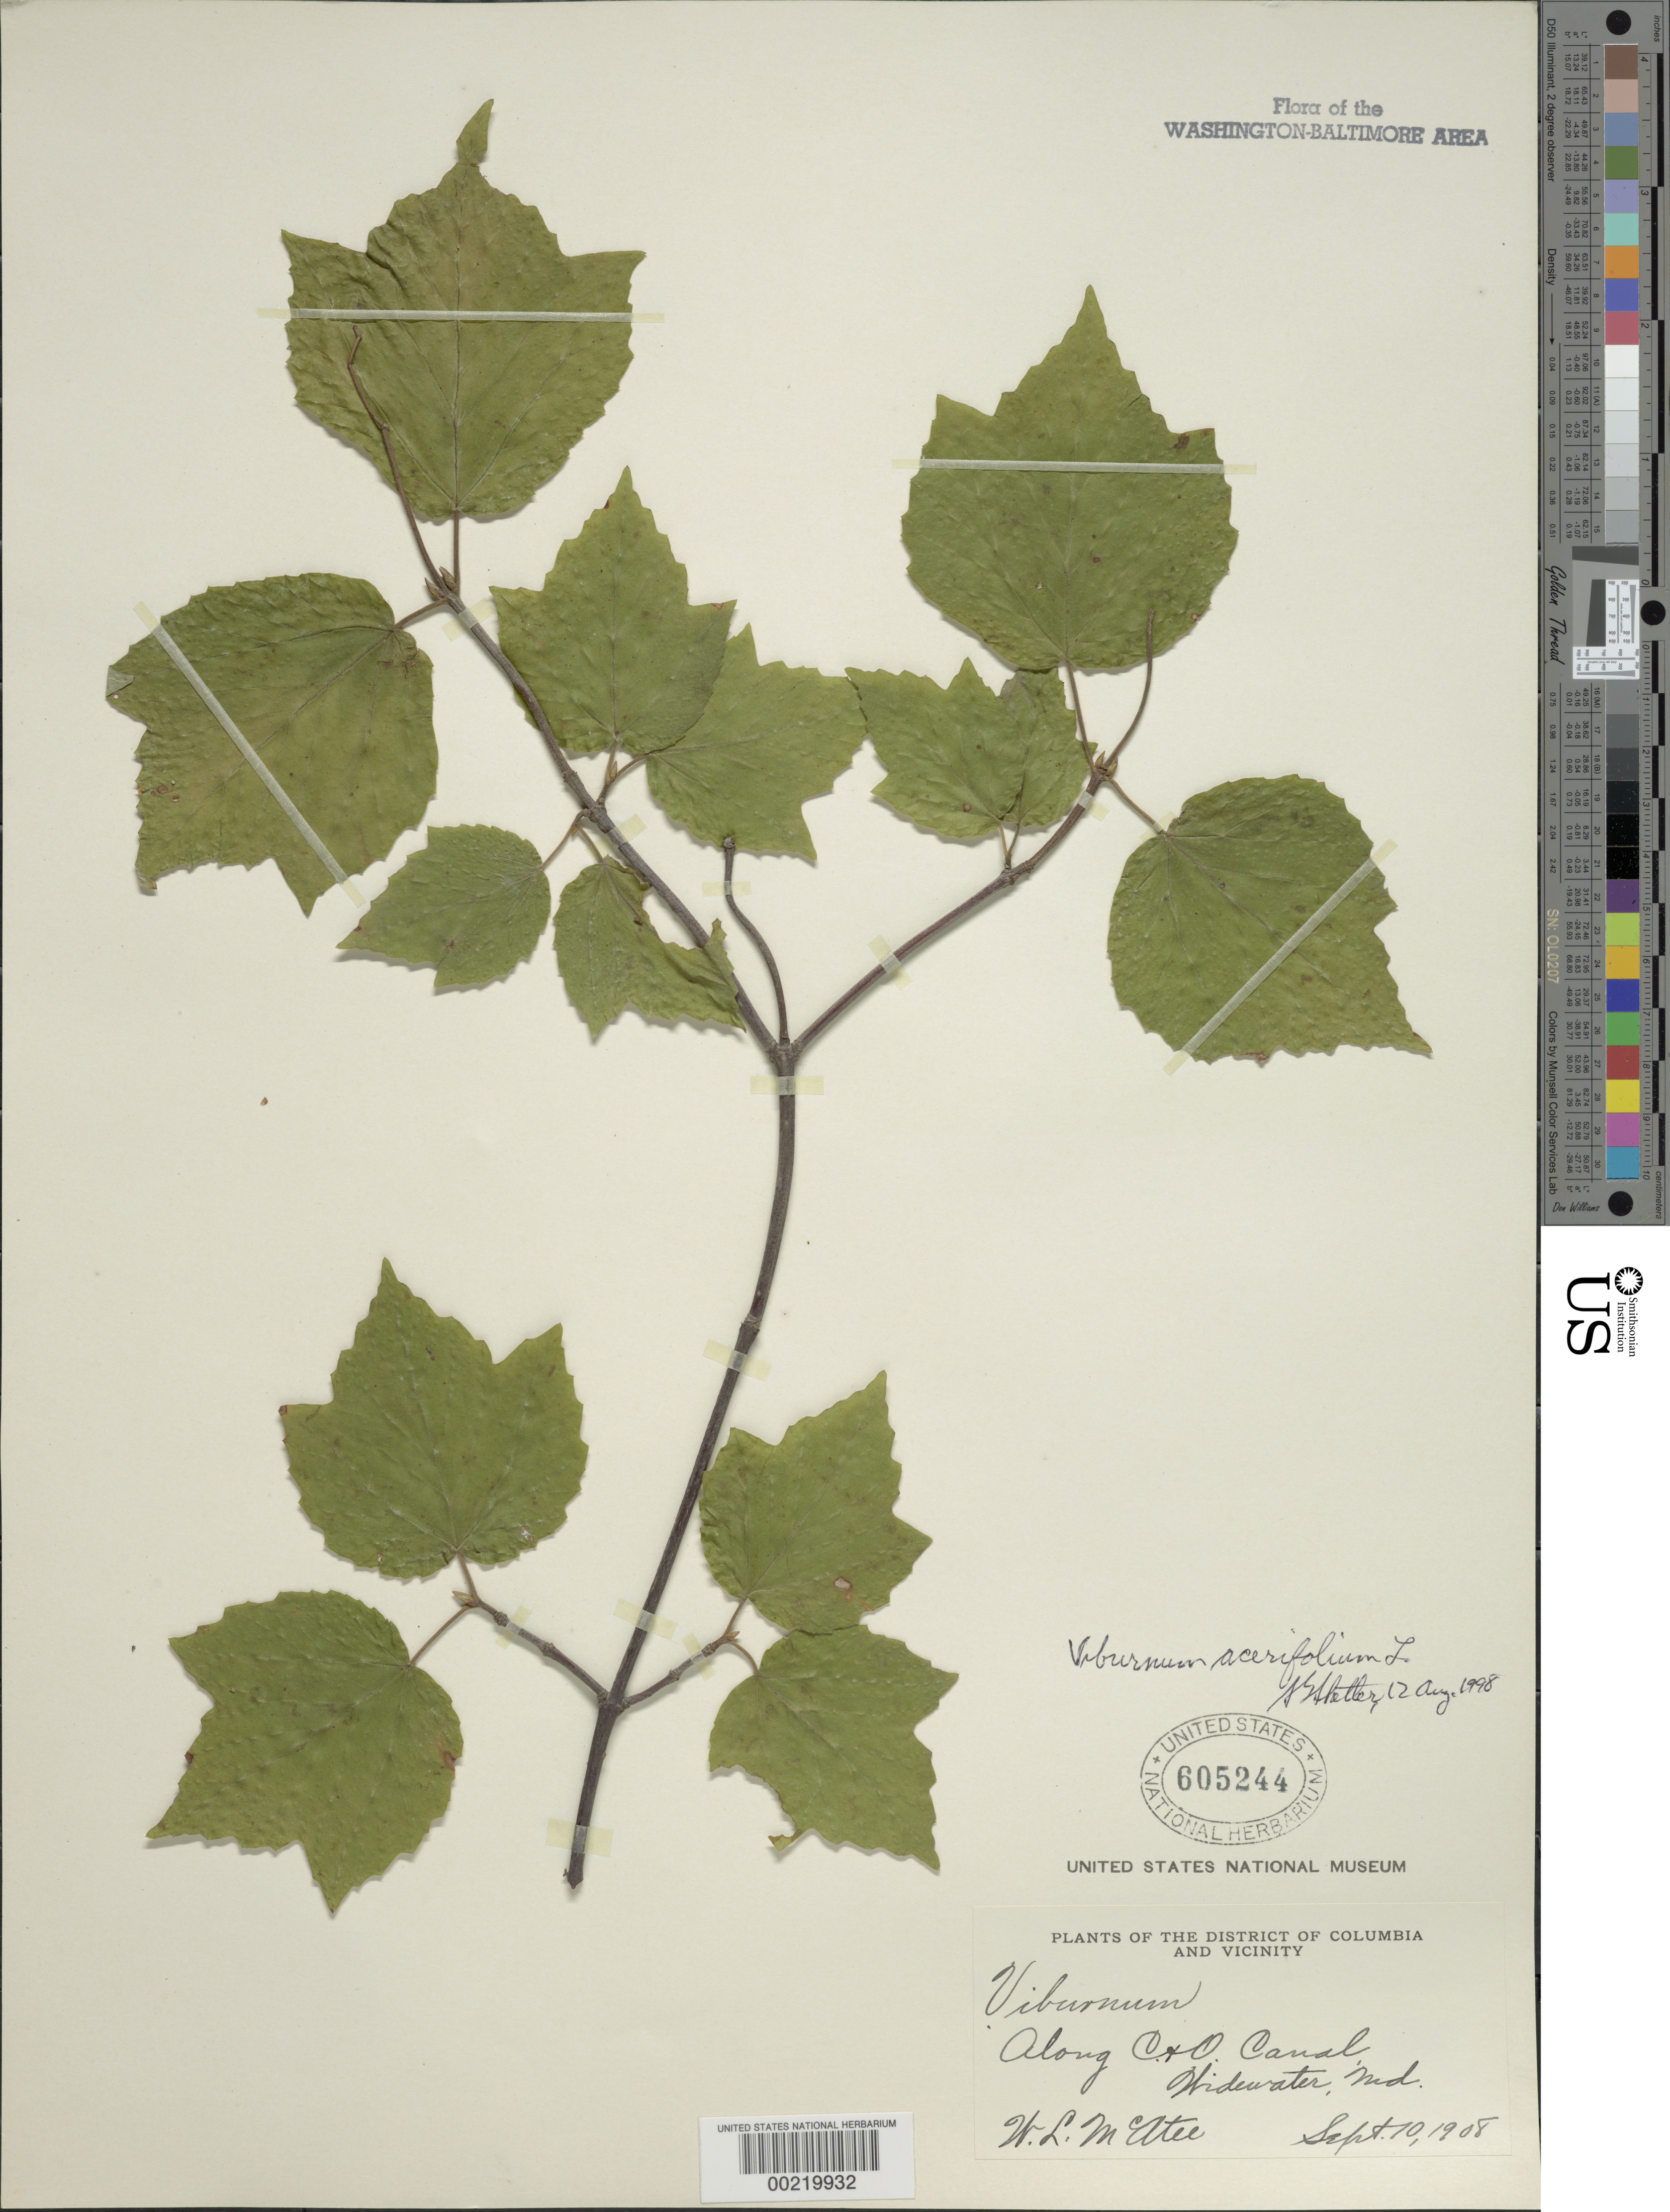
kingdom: Plantae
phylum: Tracheophyta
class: Magnoliopsida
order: Dipsacales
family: Viburnaceae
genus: Viburnum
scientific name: Viburnum acerifolium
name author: L.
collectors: W. McAtee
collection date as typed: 10 Sep 1908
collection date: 1908-09-10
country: United States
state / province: Maryland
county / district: Montgomery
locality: C&O Canal, Widewater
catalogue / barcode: US 605244